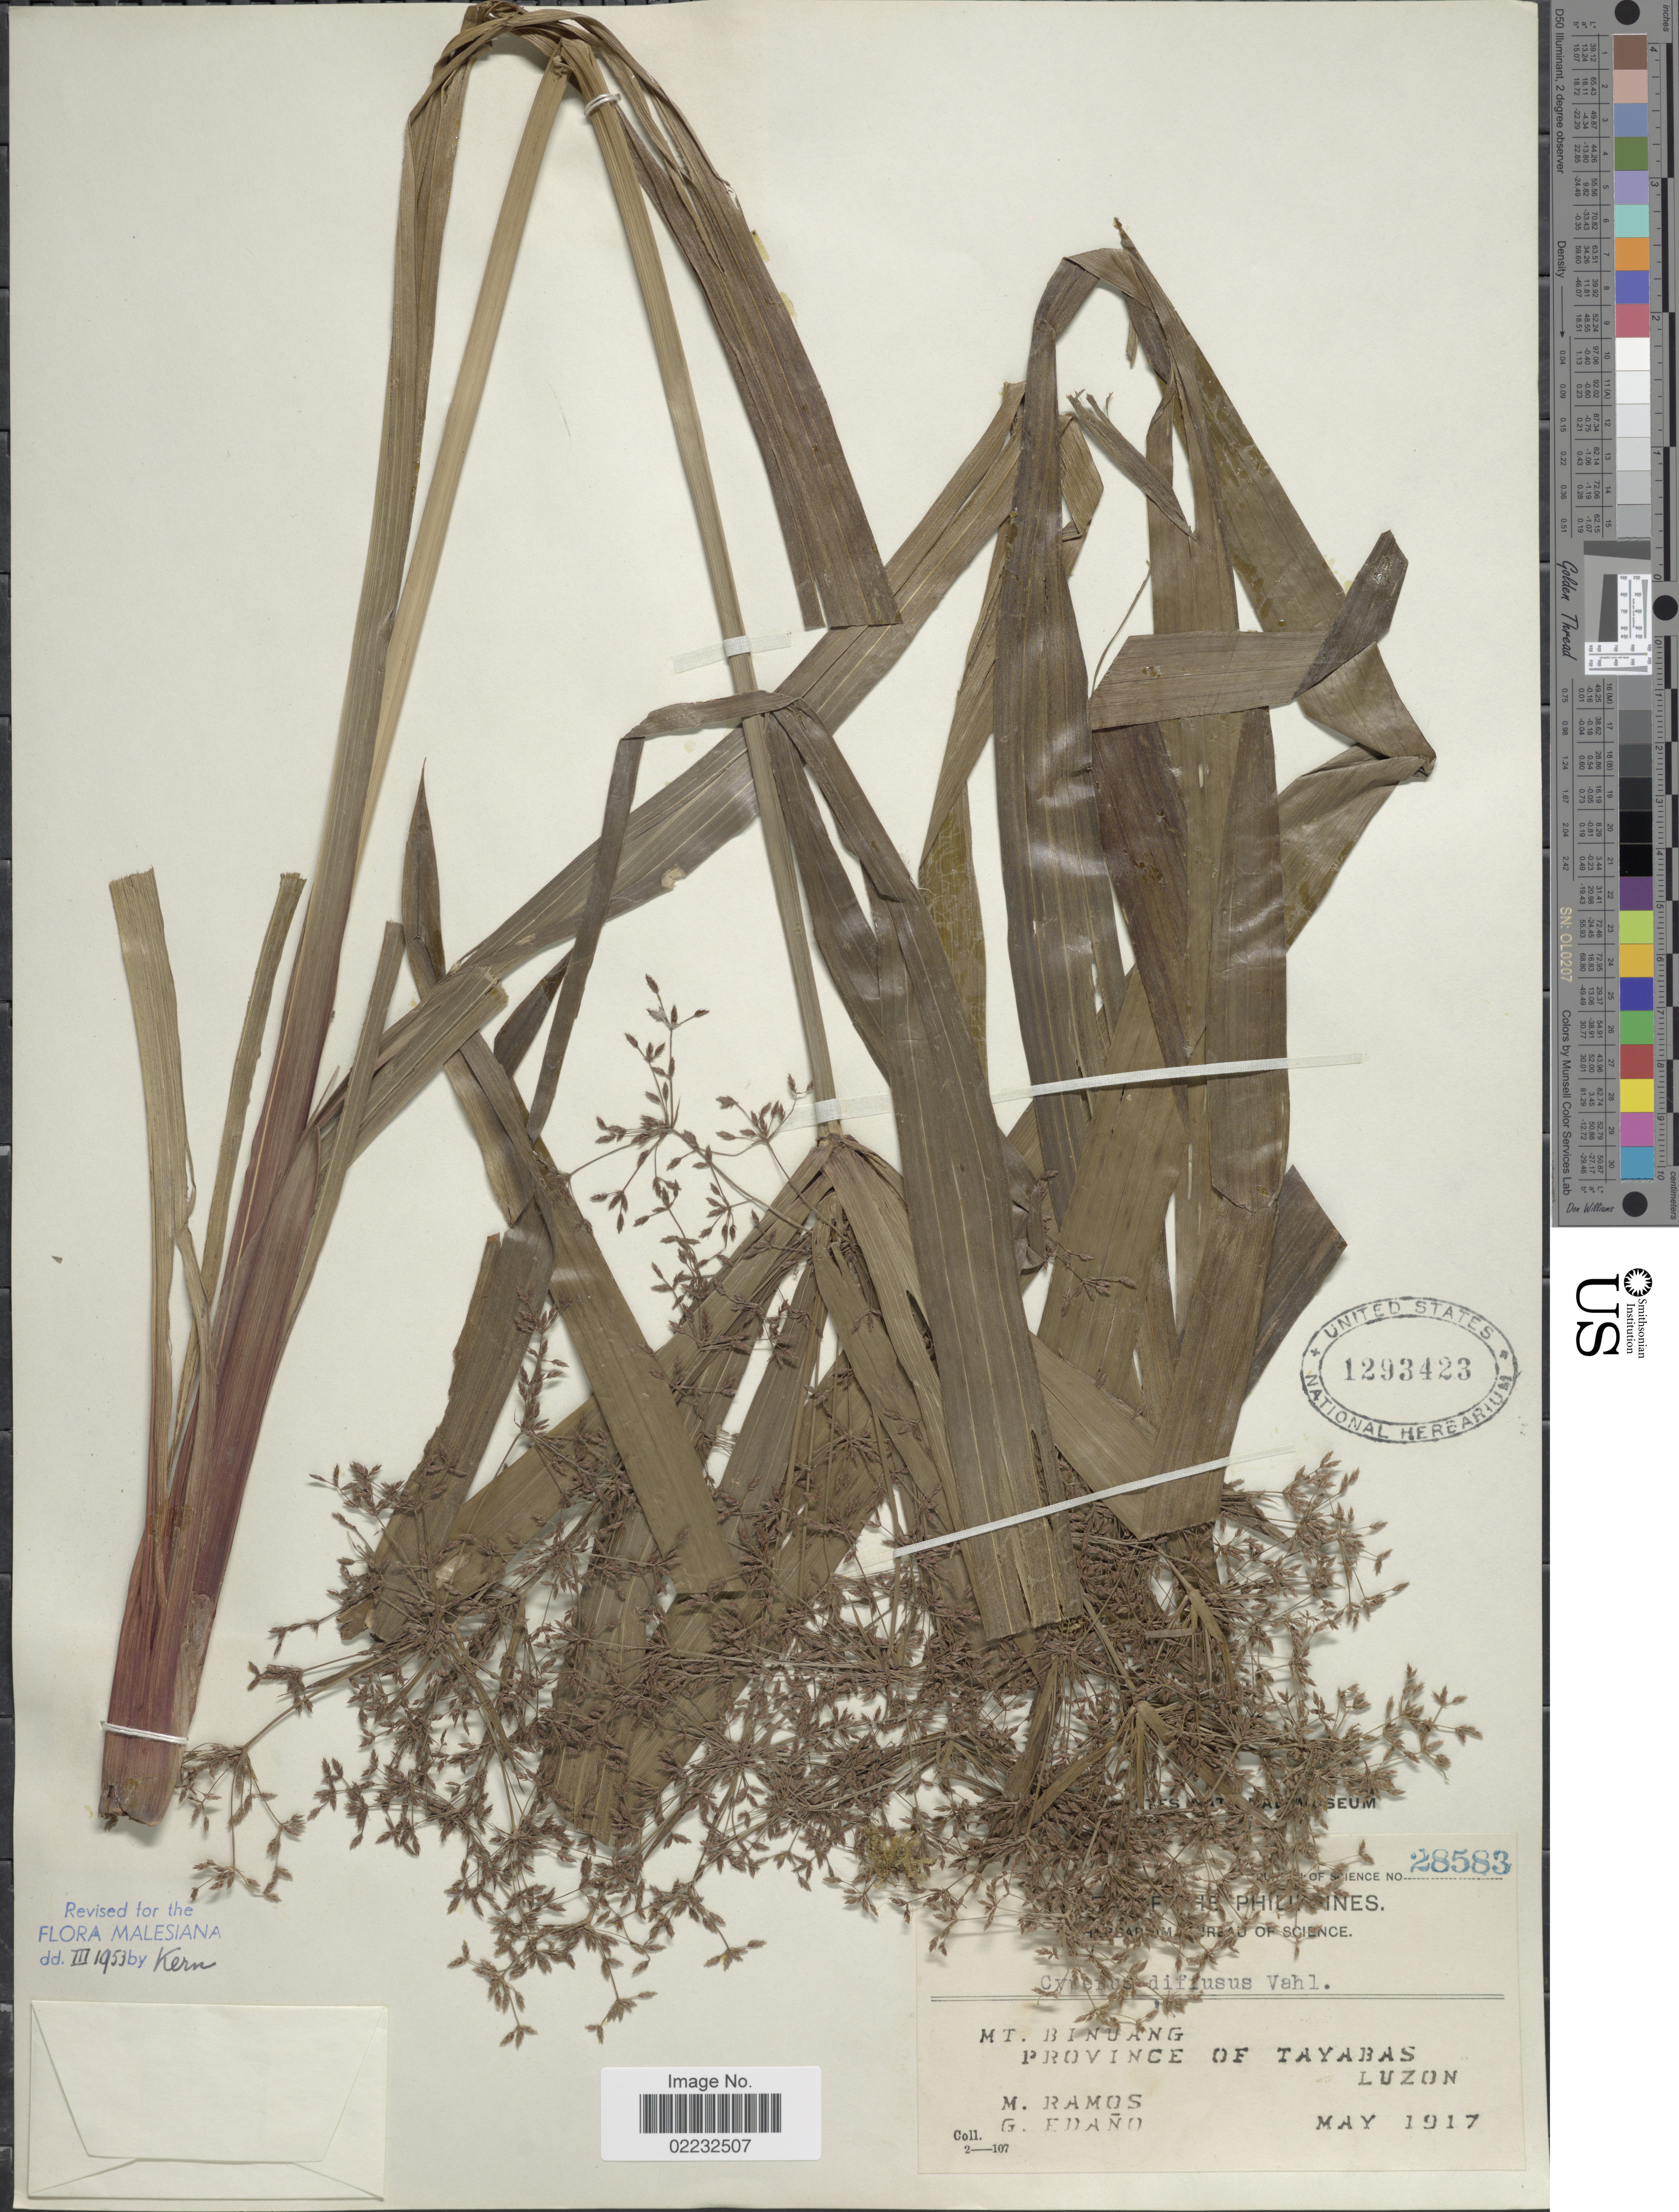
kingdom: Plantae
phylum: Tracheophyta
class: Liliopsida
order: Poales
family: Cyperaceae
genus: Cyperus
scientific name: Cyperus diffusus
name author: Vahl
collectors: M. Ramos & G. Edaño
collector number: ! of Science 28583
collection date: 1917-05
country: Philippines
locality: Mt. Binuang, Province of Tayabas, Luzon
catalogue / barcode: US 1293423